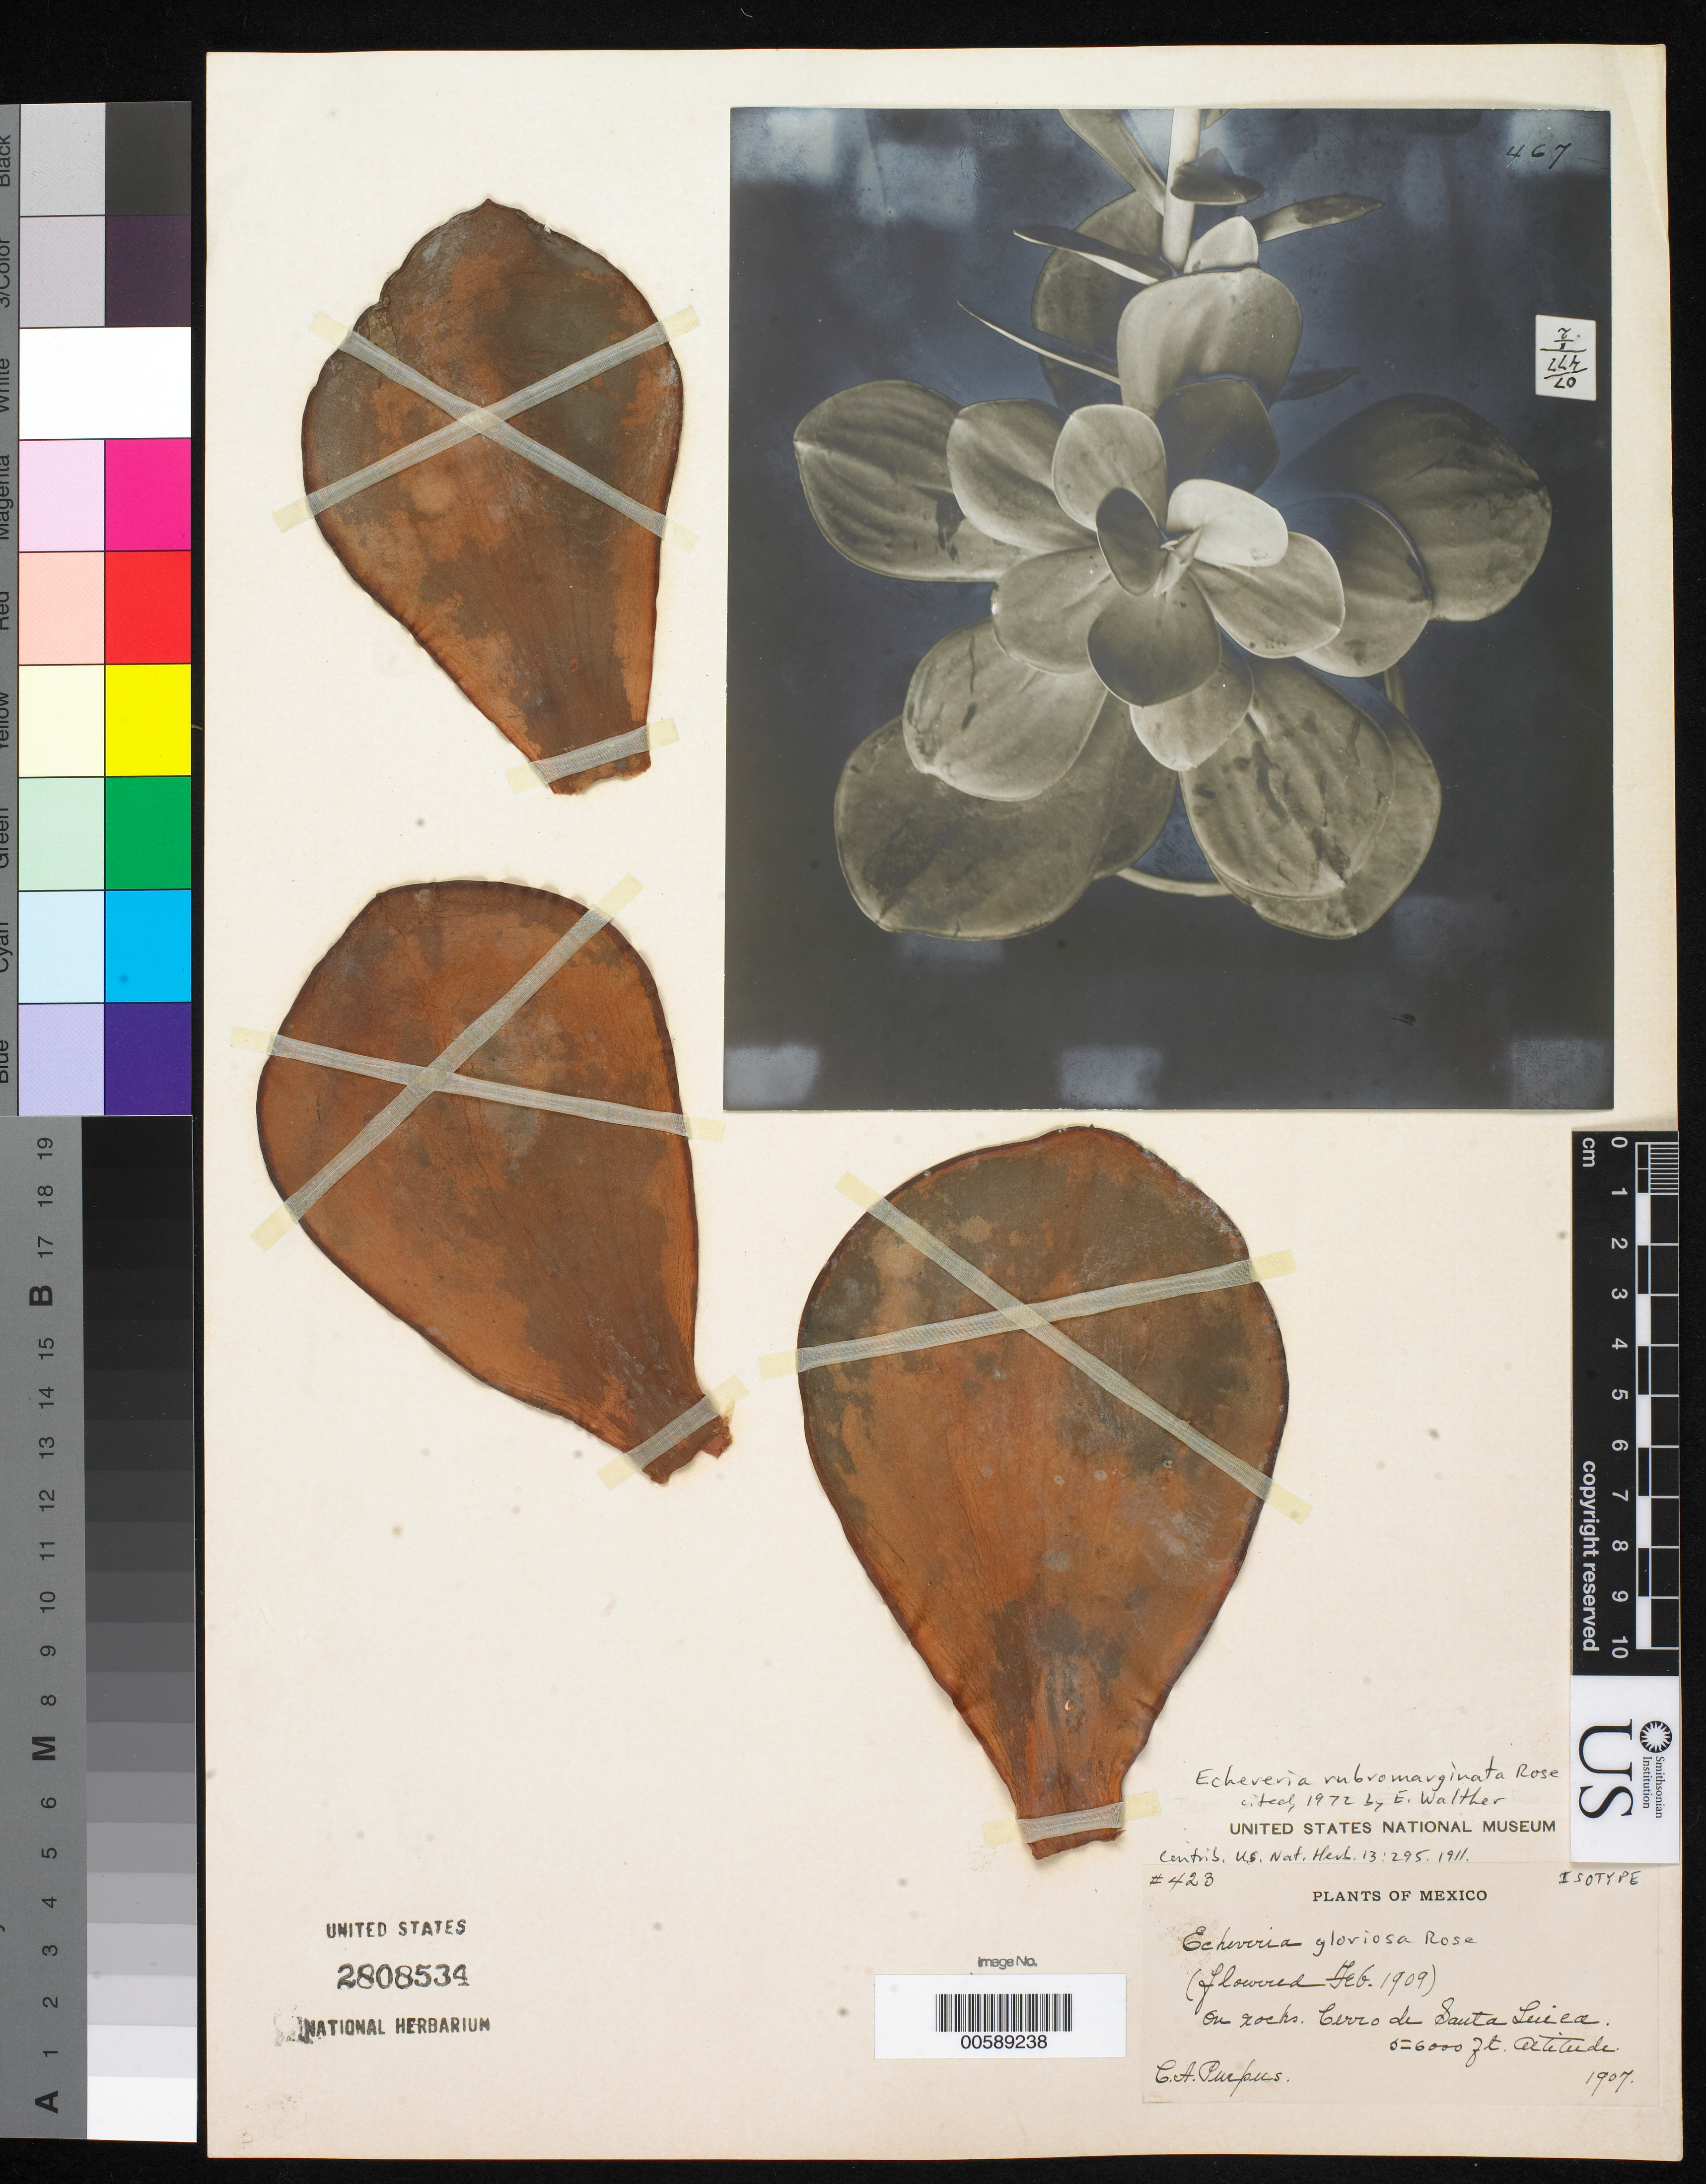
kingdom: Plantae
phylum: Tracheophyta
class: Magnoliopsida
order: Saxifragales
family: Crassulaceae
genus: Echeveria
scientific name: Echeveria gloriosa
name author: Rose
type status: Isotype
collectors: C. A. Purpus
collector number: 423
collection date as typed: Feb 1909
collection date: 1907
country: Mexico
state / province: Puebla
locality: Cerro de Santa Luisa.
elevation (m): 1524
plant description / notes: Cited by E. Walter, 1972.; Specimen collected in wild by Purpus 1907, type collection made from cultivated material, "flowered Feb. 1909".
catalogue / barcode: US 2808534